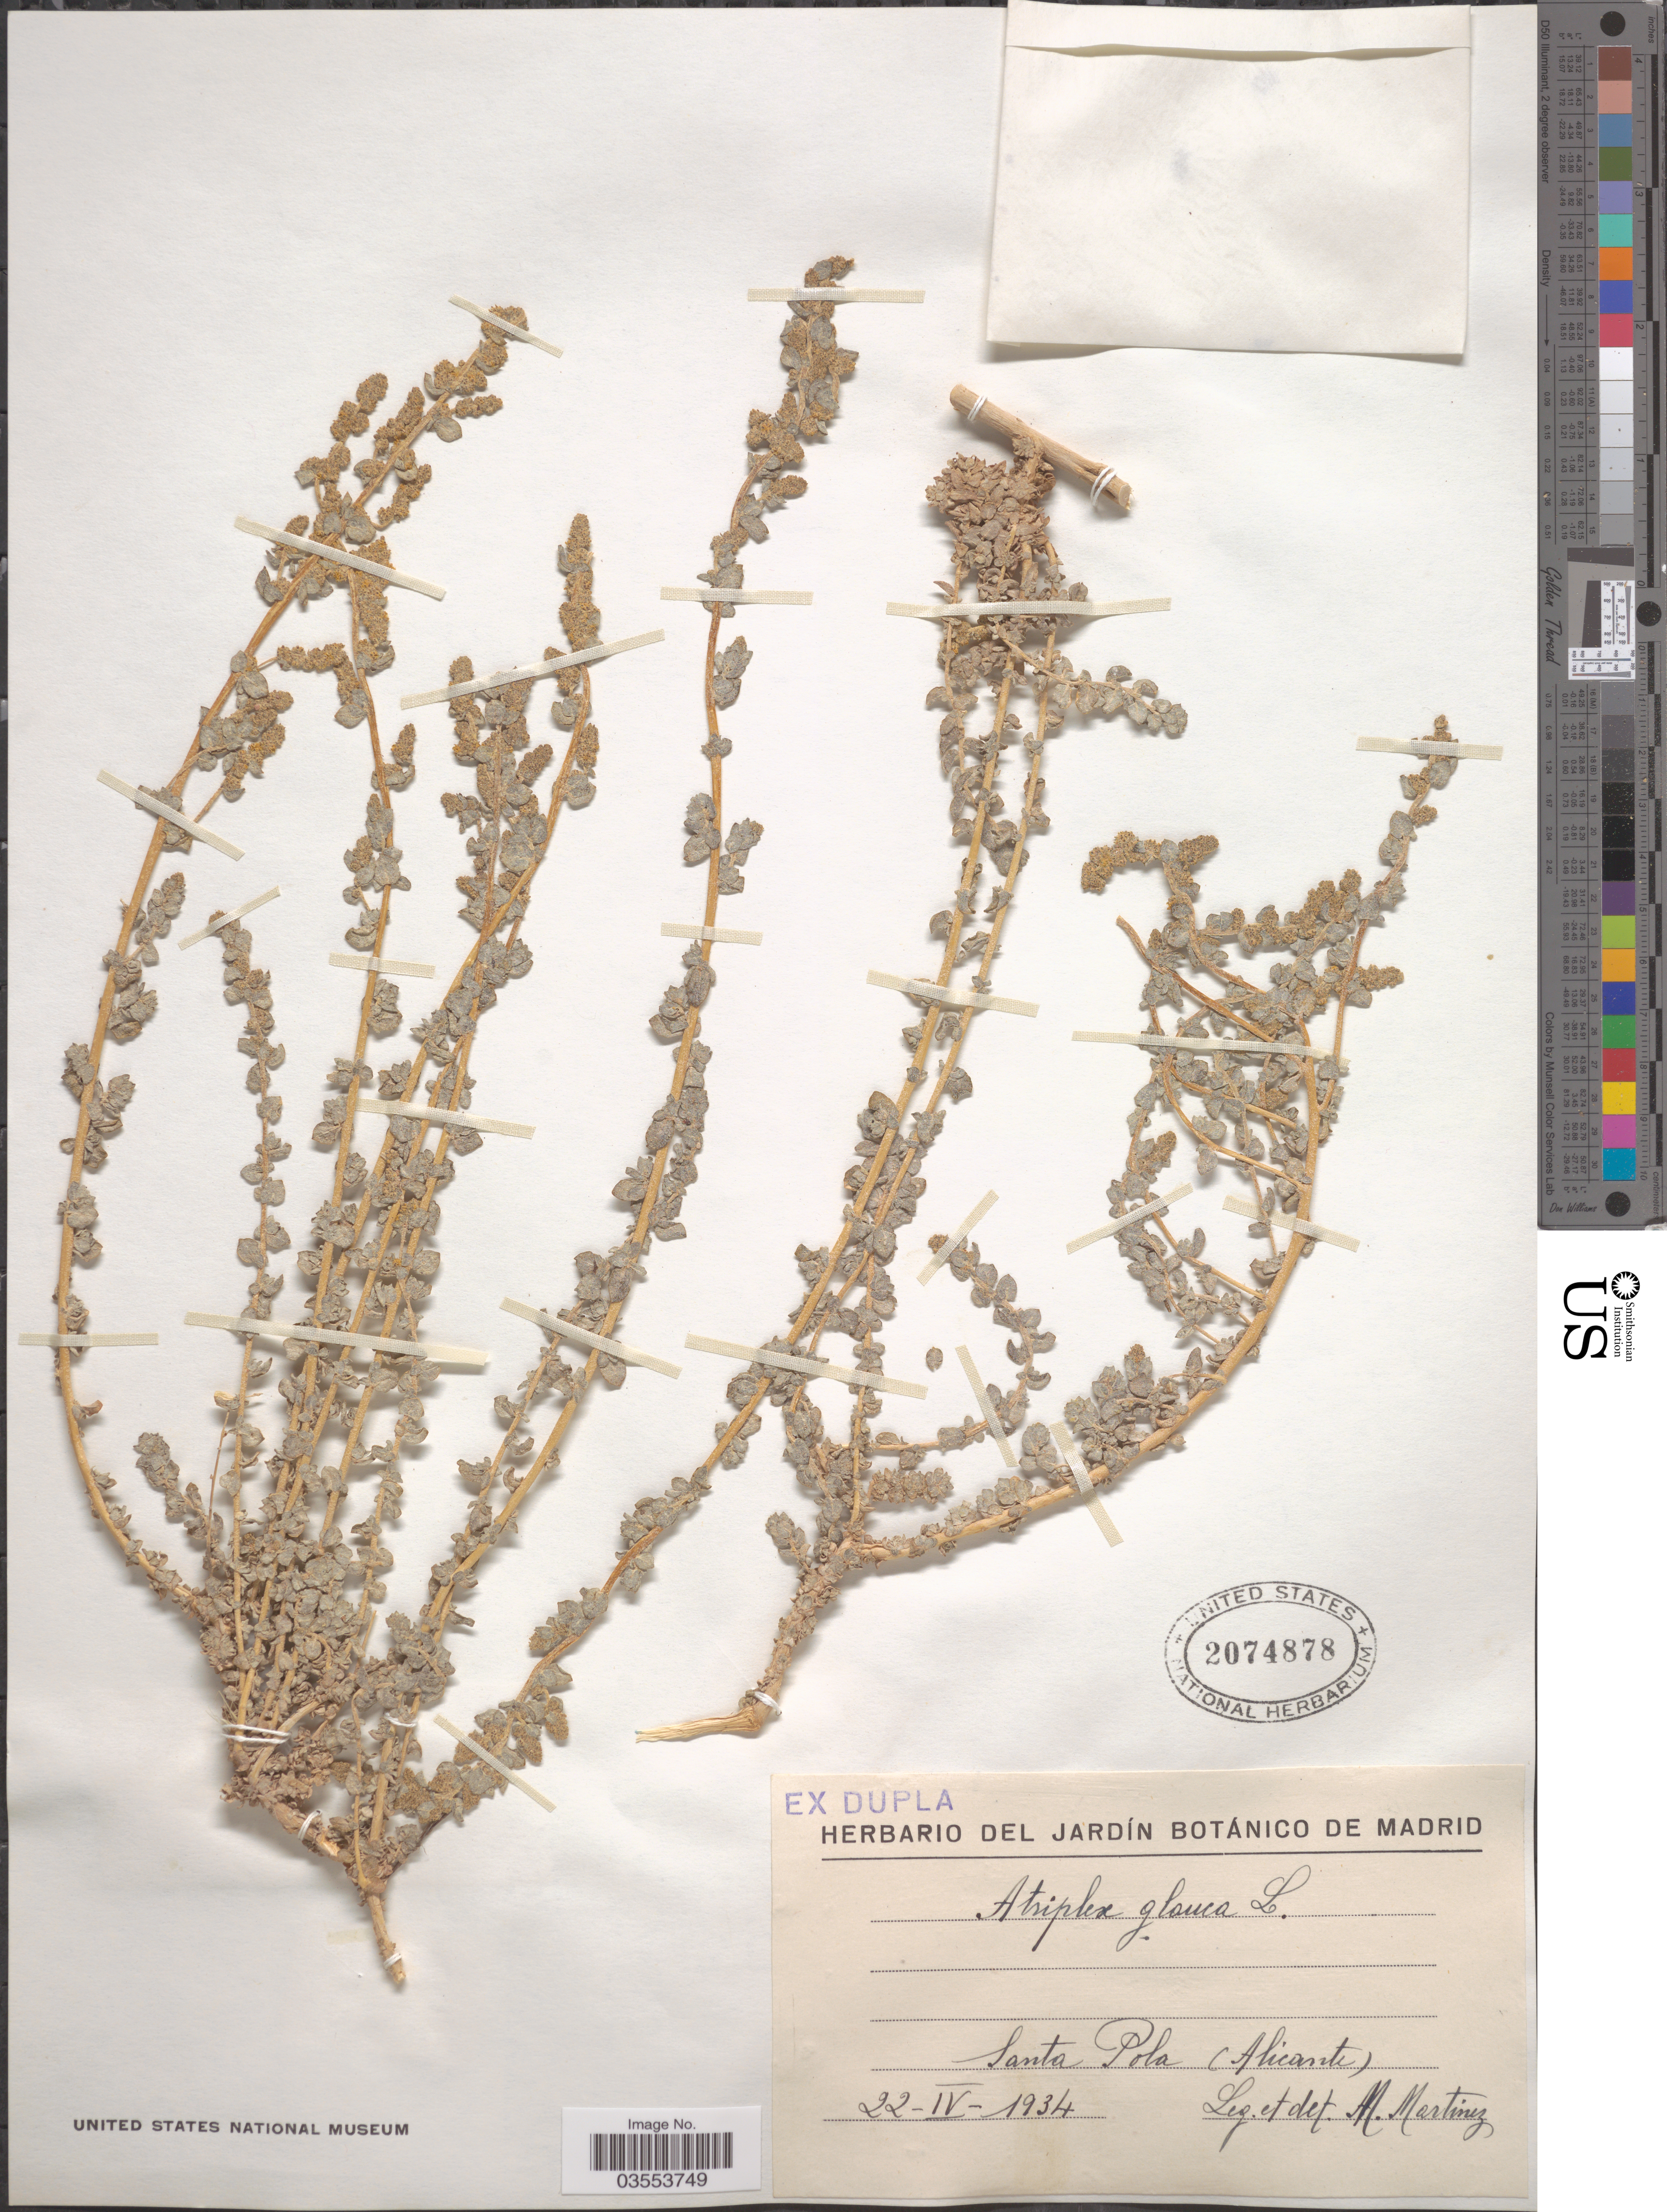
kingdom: Plantae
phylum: Tracheophyta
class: Magnoliopsida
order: Caryophyllales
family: Amaranthaceae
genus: Atriplex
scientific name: Atriplex glauca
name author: L.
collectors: M. Martínez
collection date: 1934-04-22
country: Spain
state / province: Madrid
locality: Santa Pola (Alicante).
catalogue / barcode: US 2074878